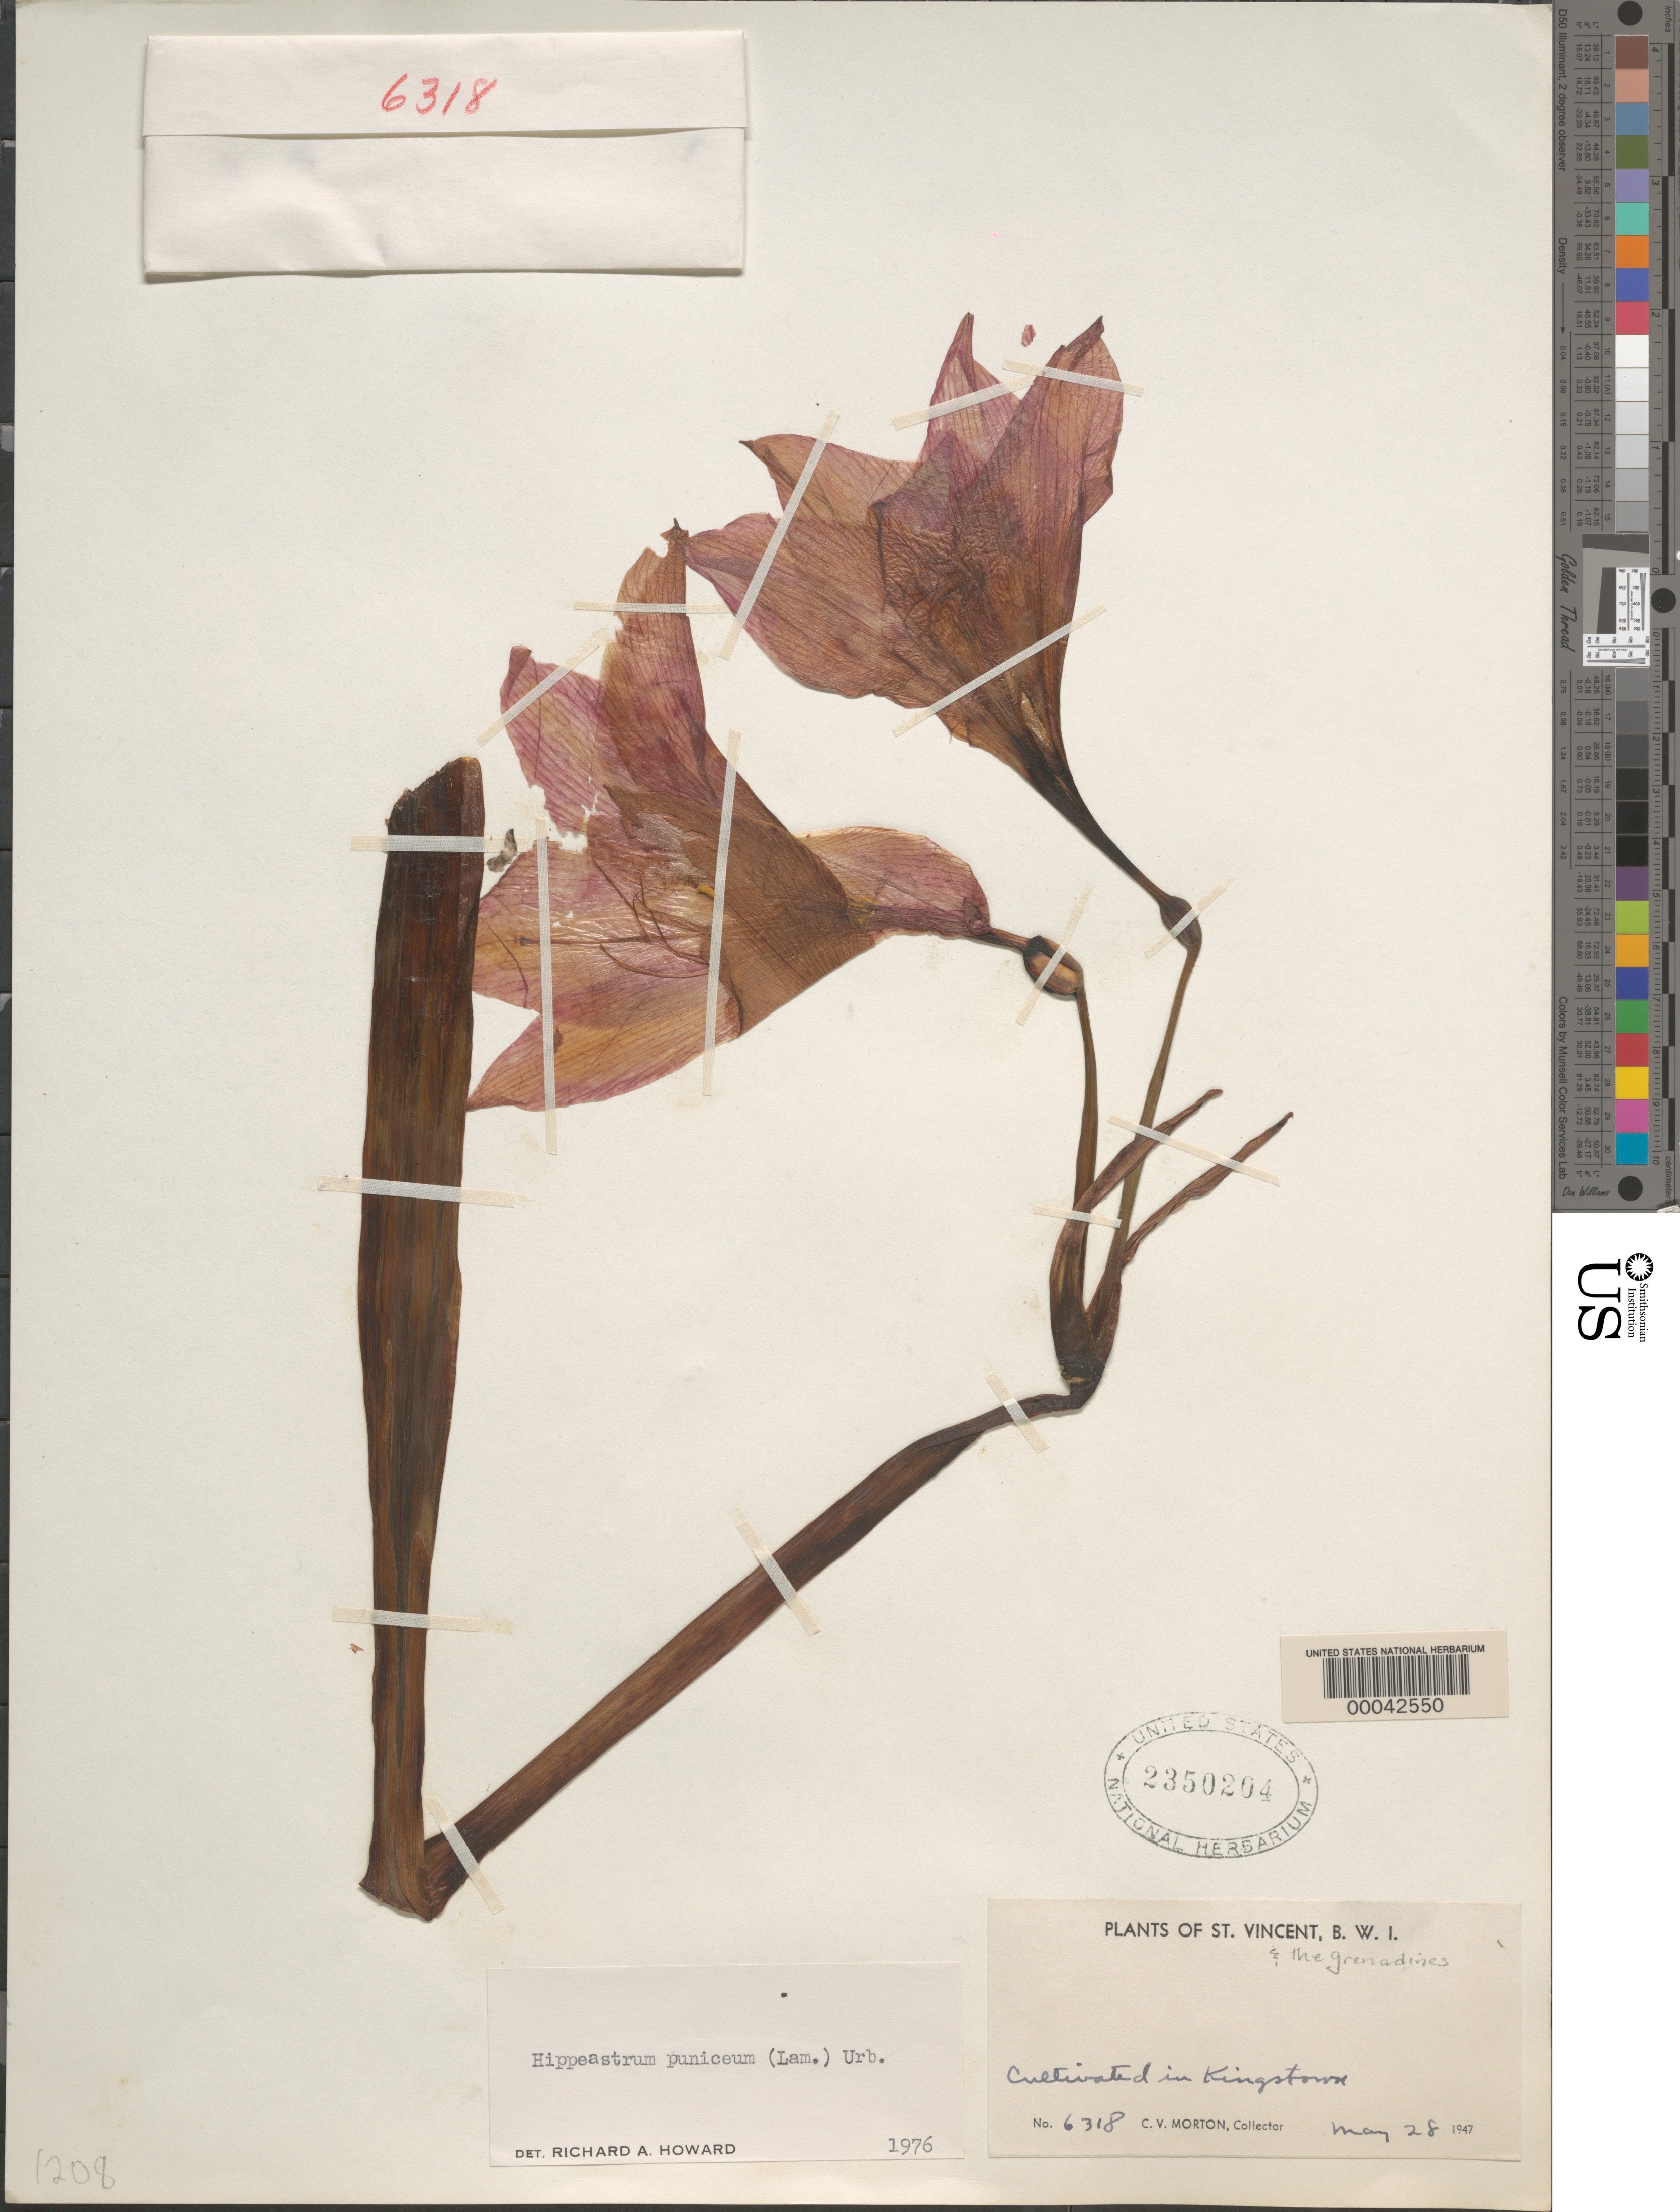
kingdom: Plantae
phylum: Tracheophyta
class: Liliopsida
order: Asparagales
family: Amaryllidaceae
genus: Hippeastrum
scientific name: Hippeastrum puniceum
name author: (Lam.) Voss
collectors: C. V. Morton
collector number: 6318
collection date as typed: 28 May 1947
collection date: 1947-05-28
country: St. Vincent - Grenadines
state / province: Saint George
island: St. Vincent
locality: Kingstown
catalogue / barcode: US 2350204